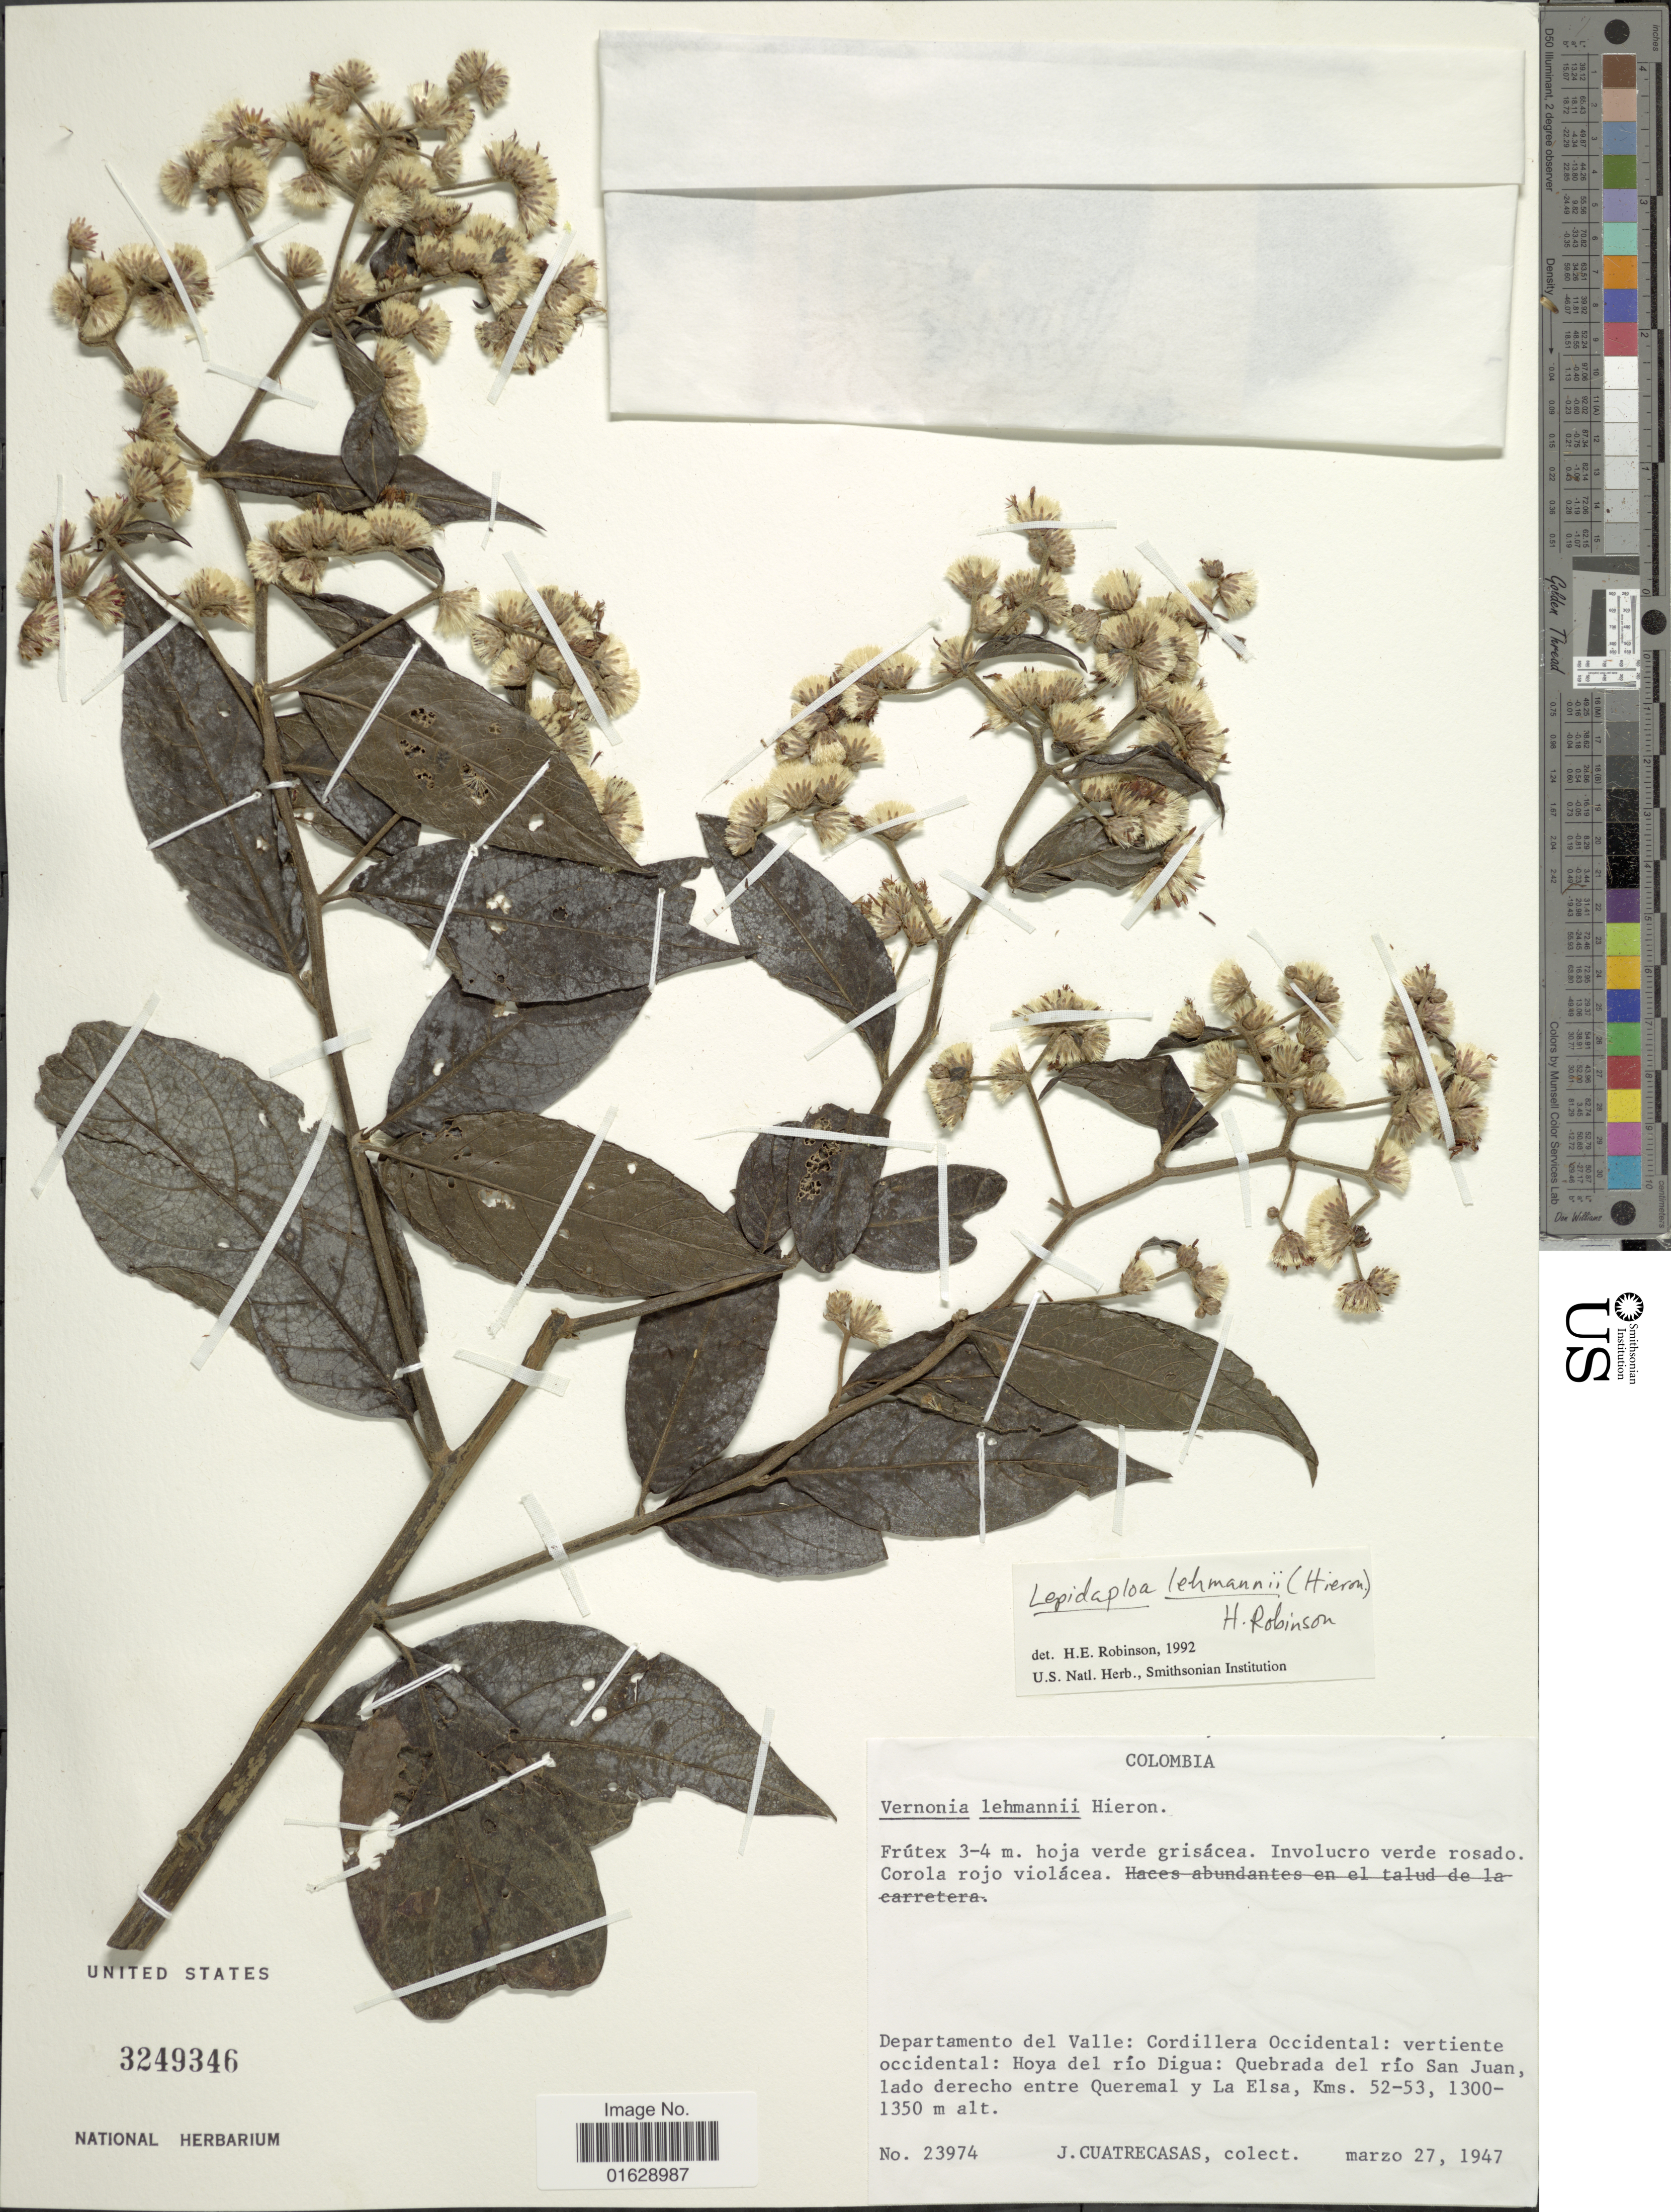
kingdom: Plantae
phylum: Tracheophyta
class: Magnoliopsida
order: Asterales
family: Asteraceae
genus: Lepidaploa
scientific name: Lepidaploa lehmannii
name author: (Hieron.) H. Rob.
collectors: J. Cuatrecasas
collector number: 23974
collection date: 1947-03-27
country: Colombia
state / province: Valle del Cauca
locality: Departamento del Valle: Cordillera Occidental: vertiente occidental: Hoya del rio Digua: Quebrada del rio San Juan, lado derecho entre Queremal y La Elsa, Kms. 52-53.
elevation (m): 1300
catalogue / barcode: US 3249346